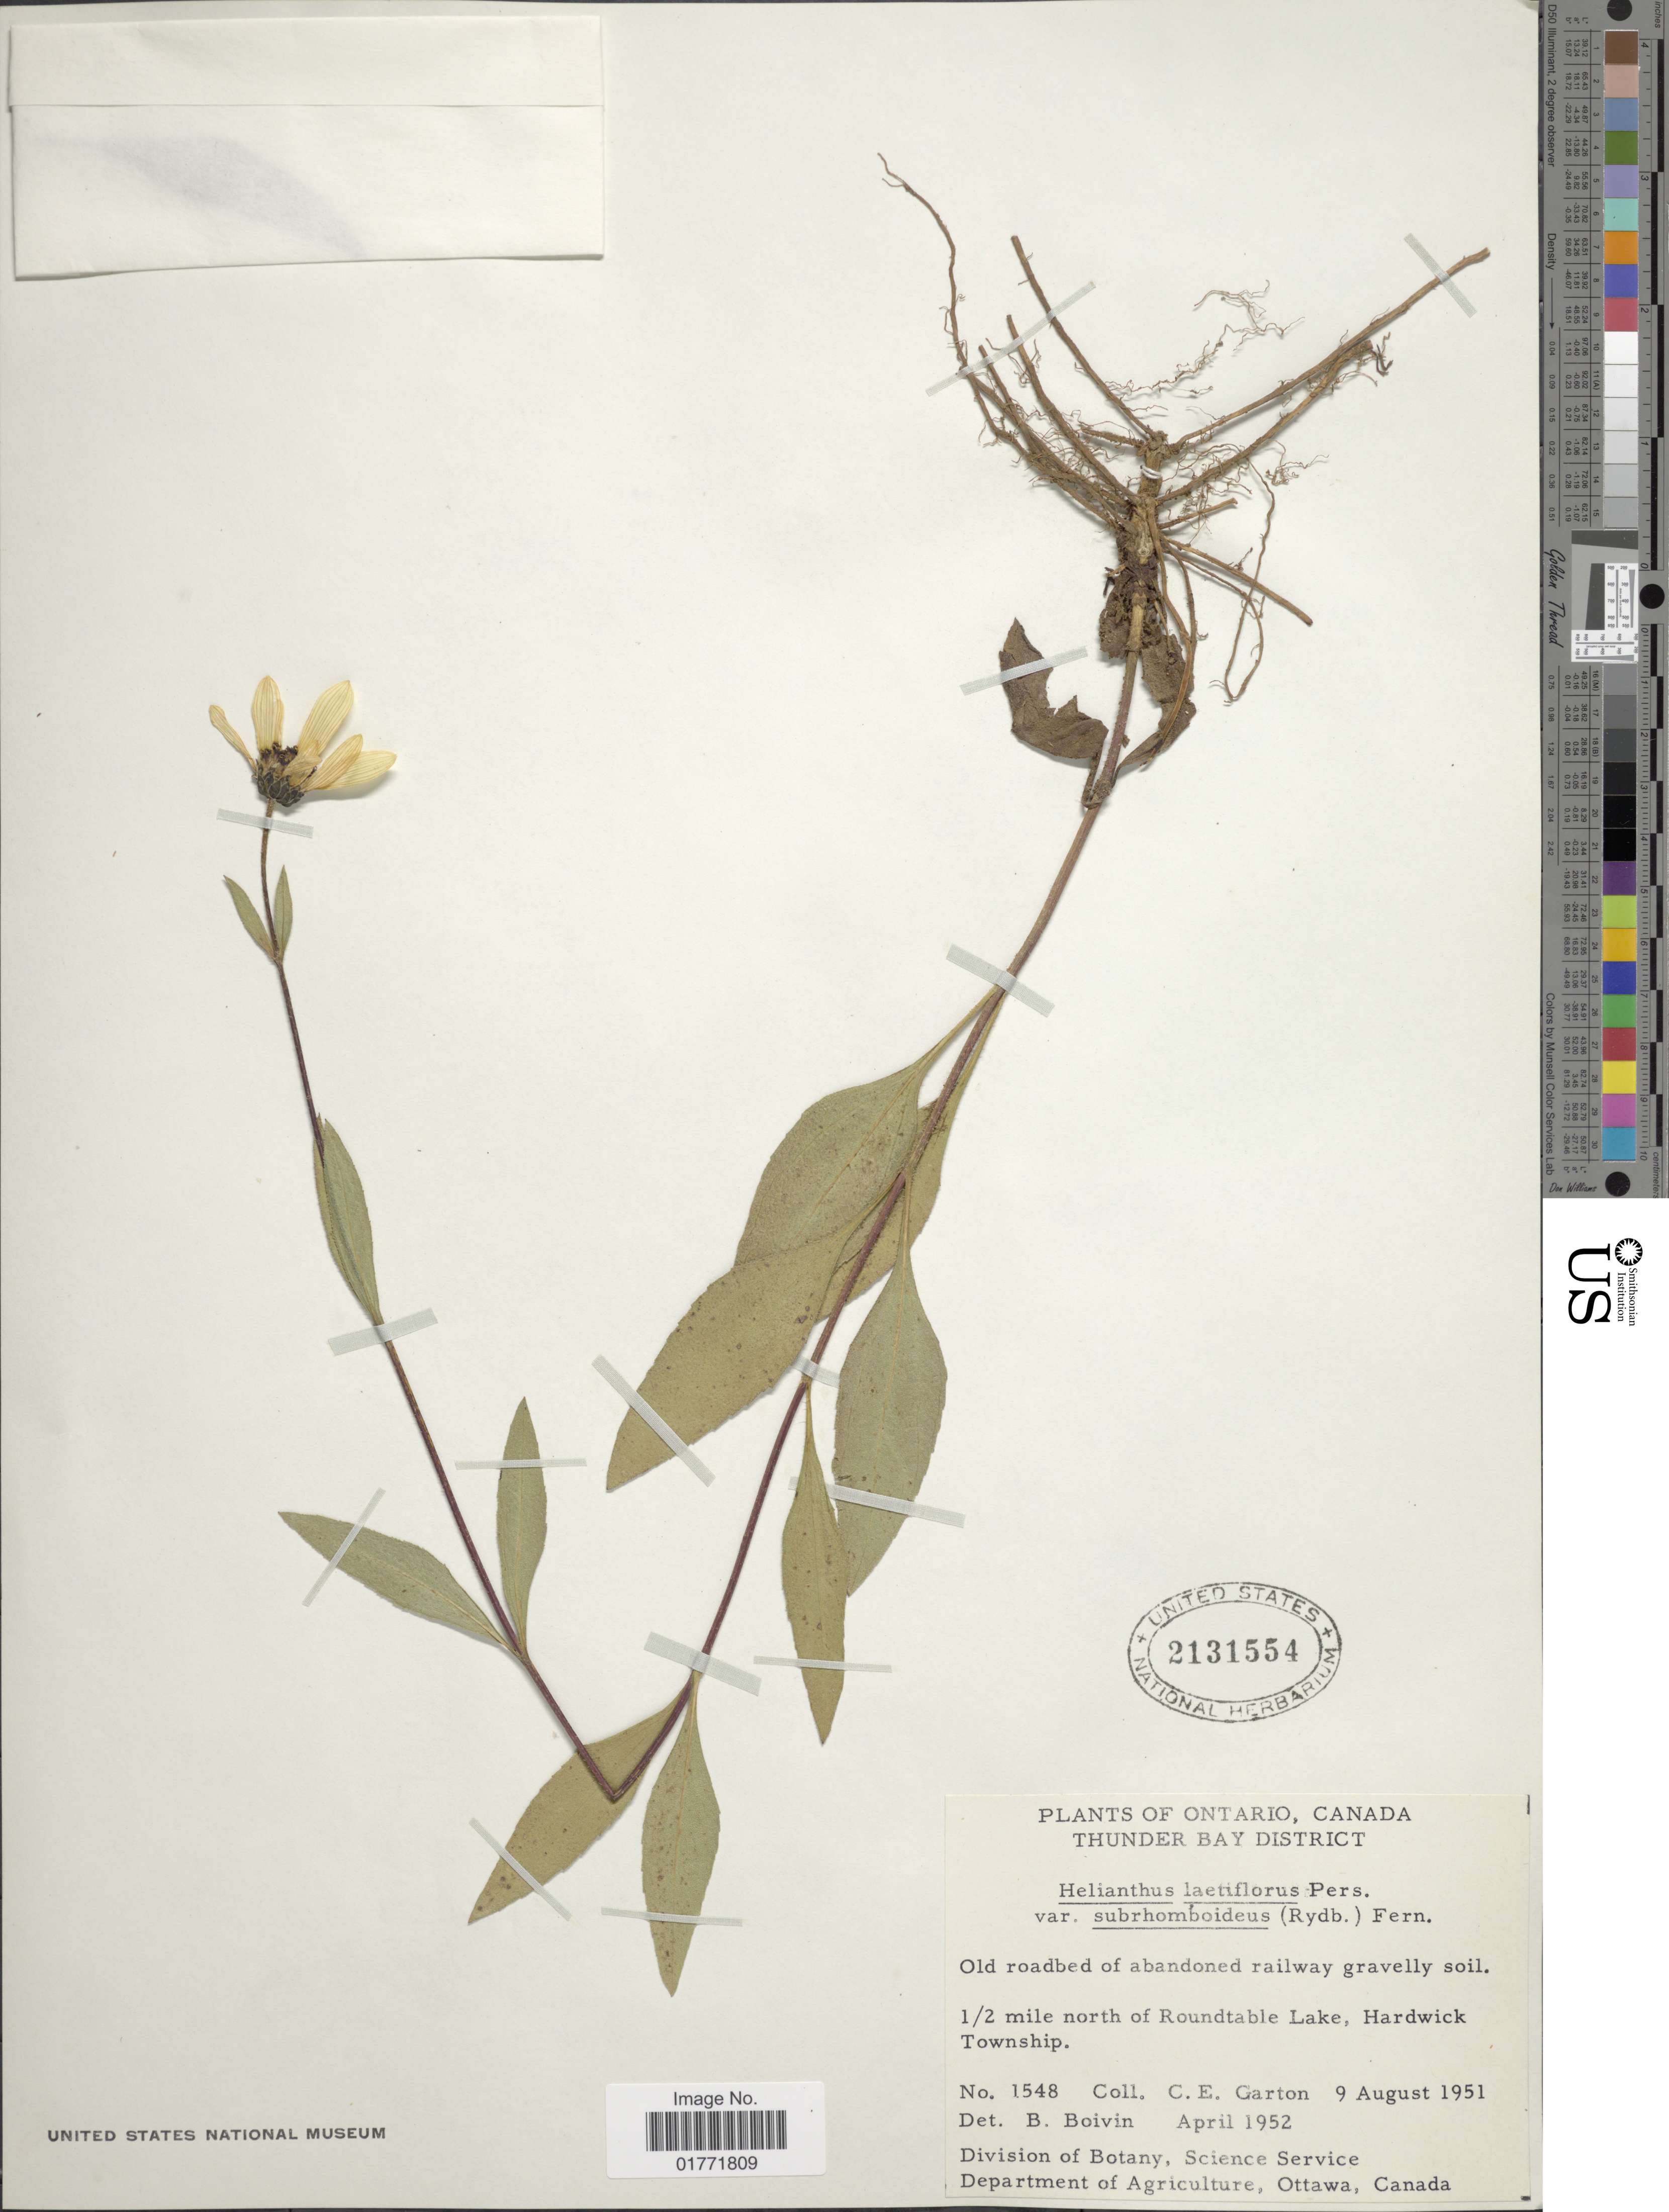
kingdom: Plantae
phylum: Tracheophyta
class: Magnoliopsida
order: Asterales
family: Asteraceae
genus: Helianthus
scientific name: Helianthus subrhomboideus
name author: Rydb.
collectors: C. E. Garton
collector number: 1548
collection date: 1951-08-09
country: Canada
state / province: Ontario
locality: Ontario, Canada, Thunder Bay District. ½ mile north of Roundtable Lake. Hardwick Township.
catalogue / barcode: US 2131554